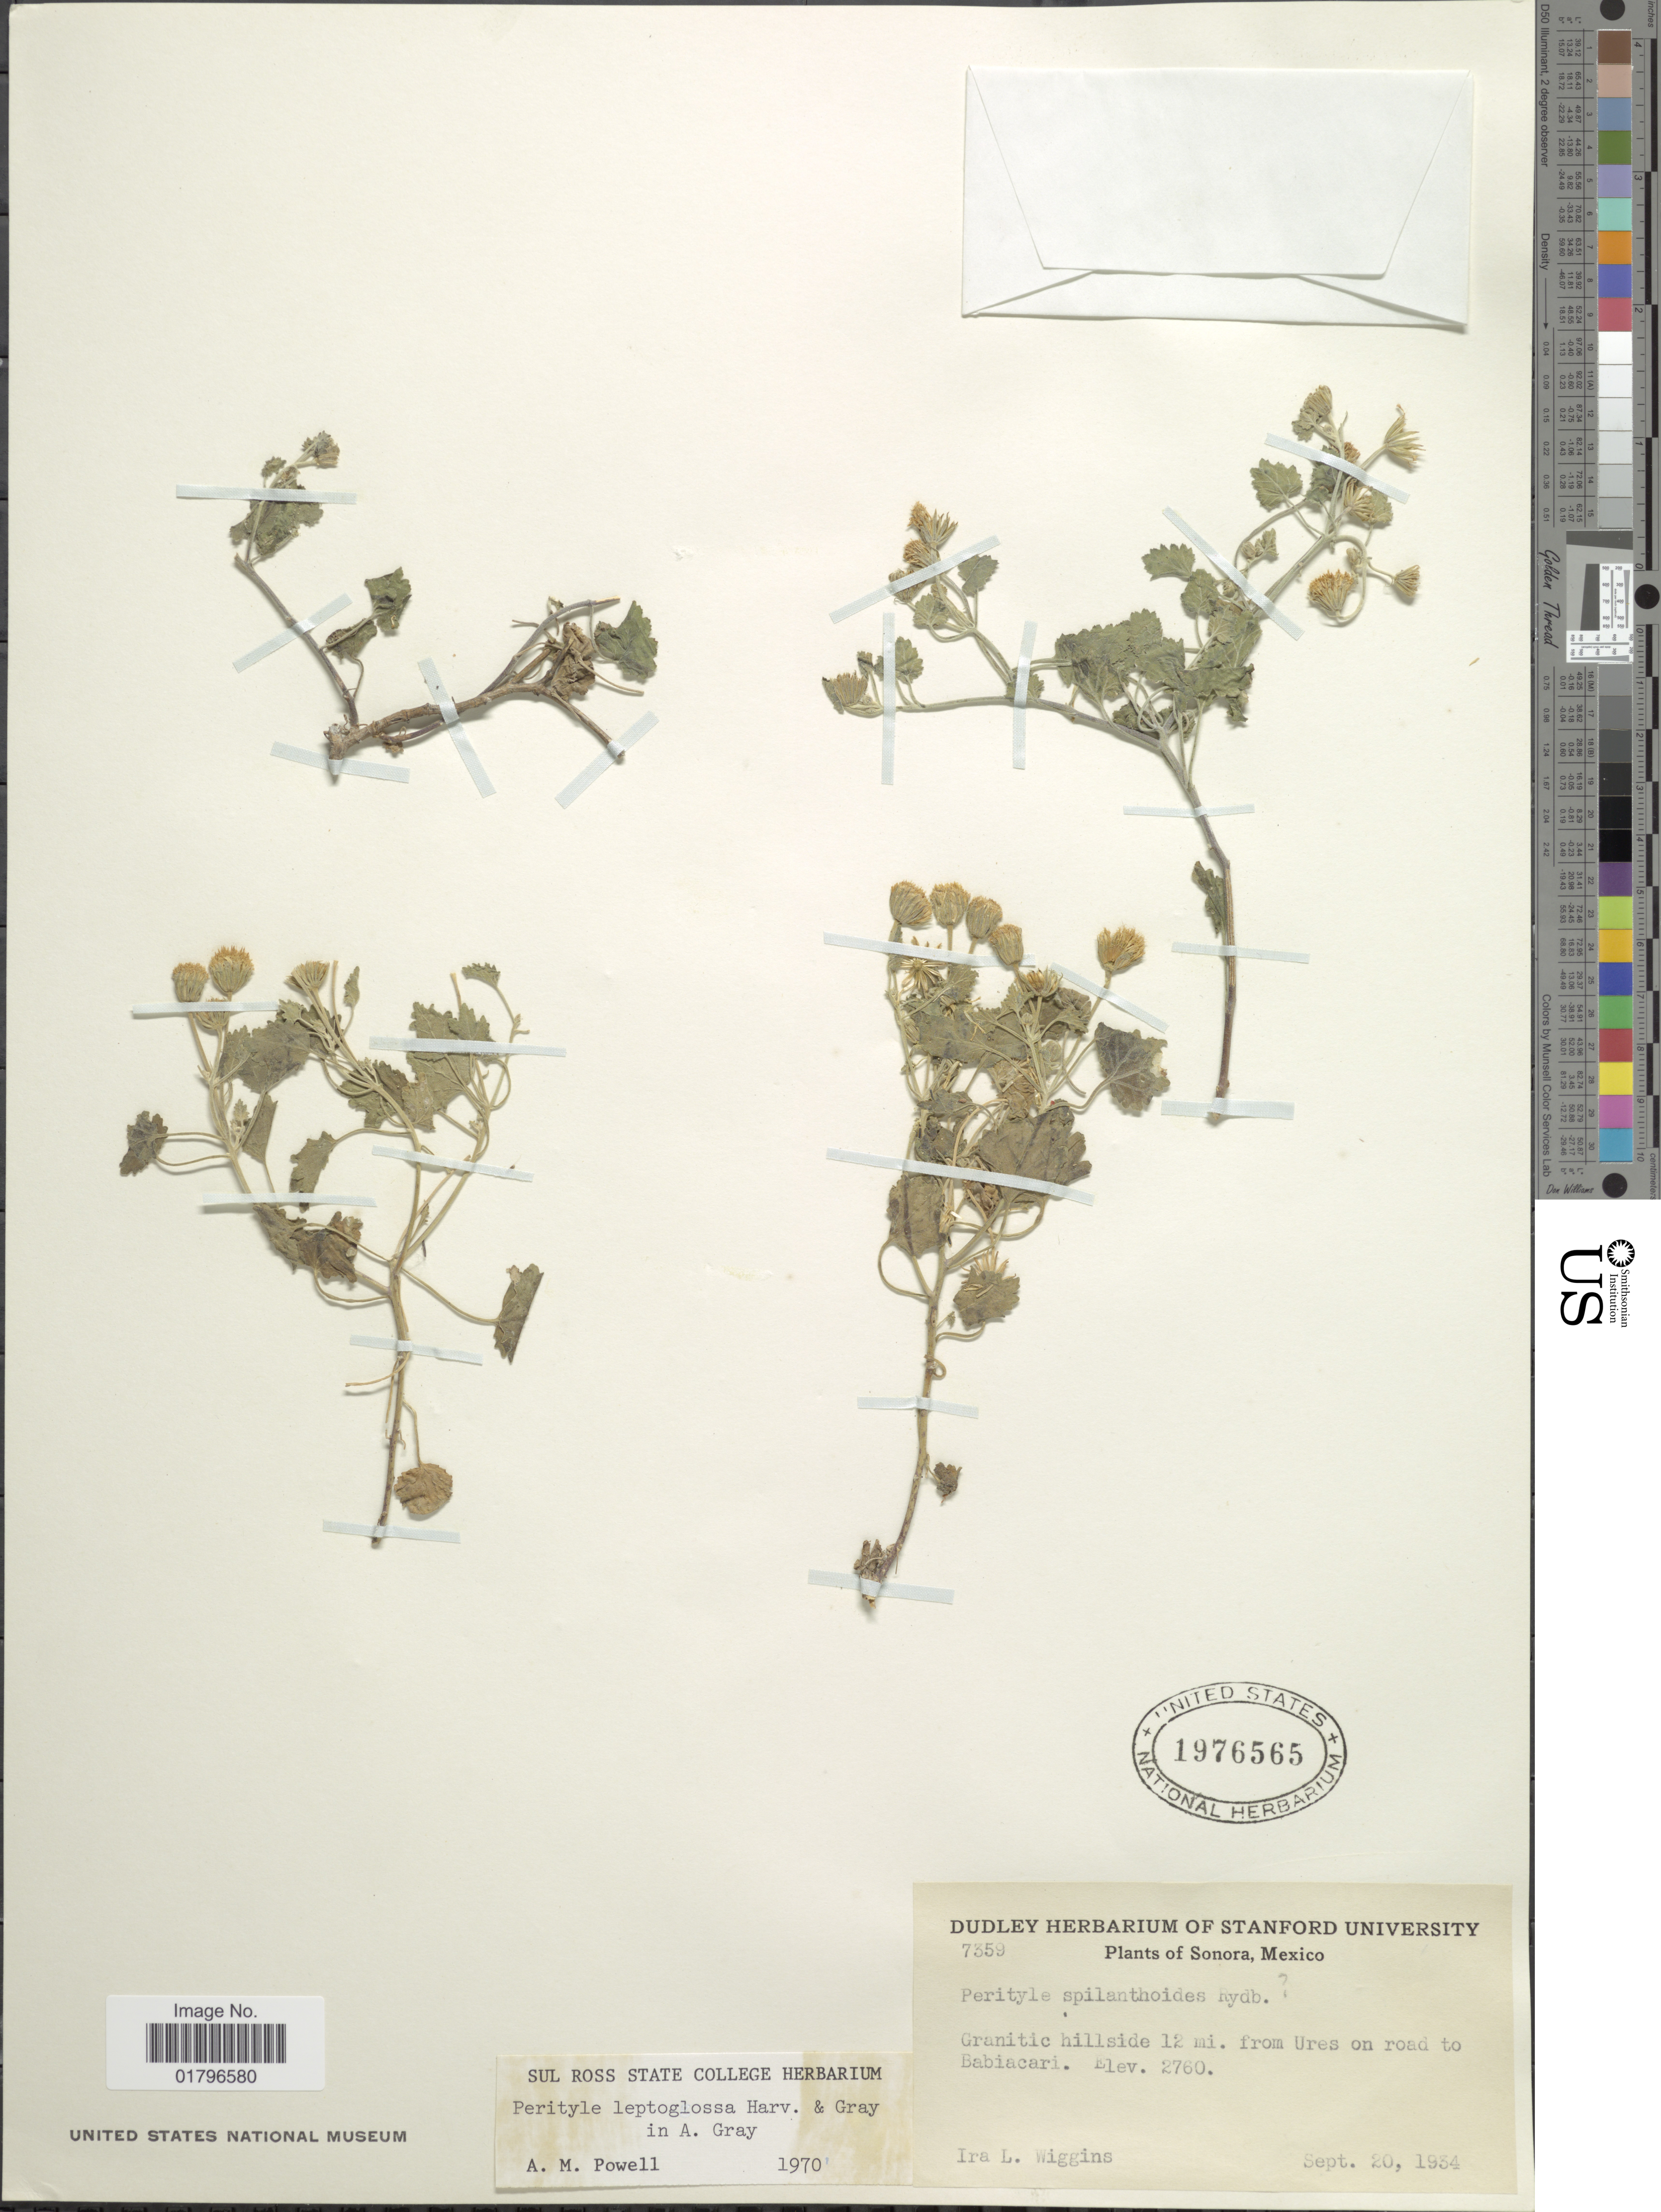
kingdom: Plantae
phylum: Tracheophyta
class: Magnoliopsida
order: Asterales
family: Asteraceae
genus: Perityle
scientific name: Perityle leptoglossa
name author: Harv. & A. Gray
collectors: I. L. Wiggins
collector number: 7359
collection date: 1934-09-20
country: Mexico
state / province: Sonora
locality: Granitic hillside 12 mi. from Ures on road to Babiacari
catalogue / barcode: US 1976565